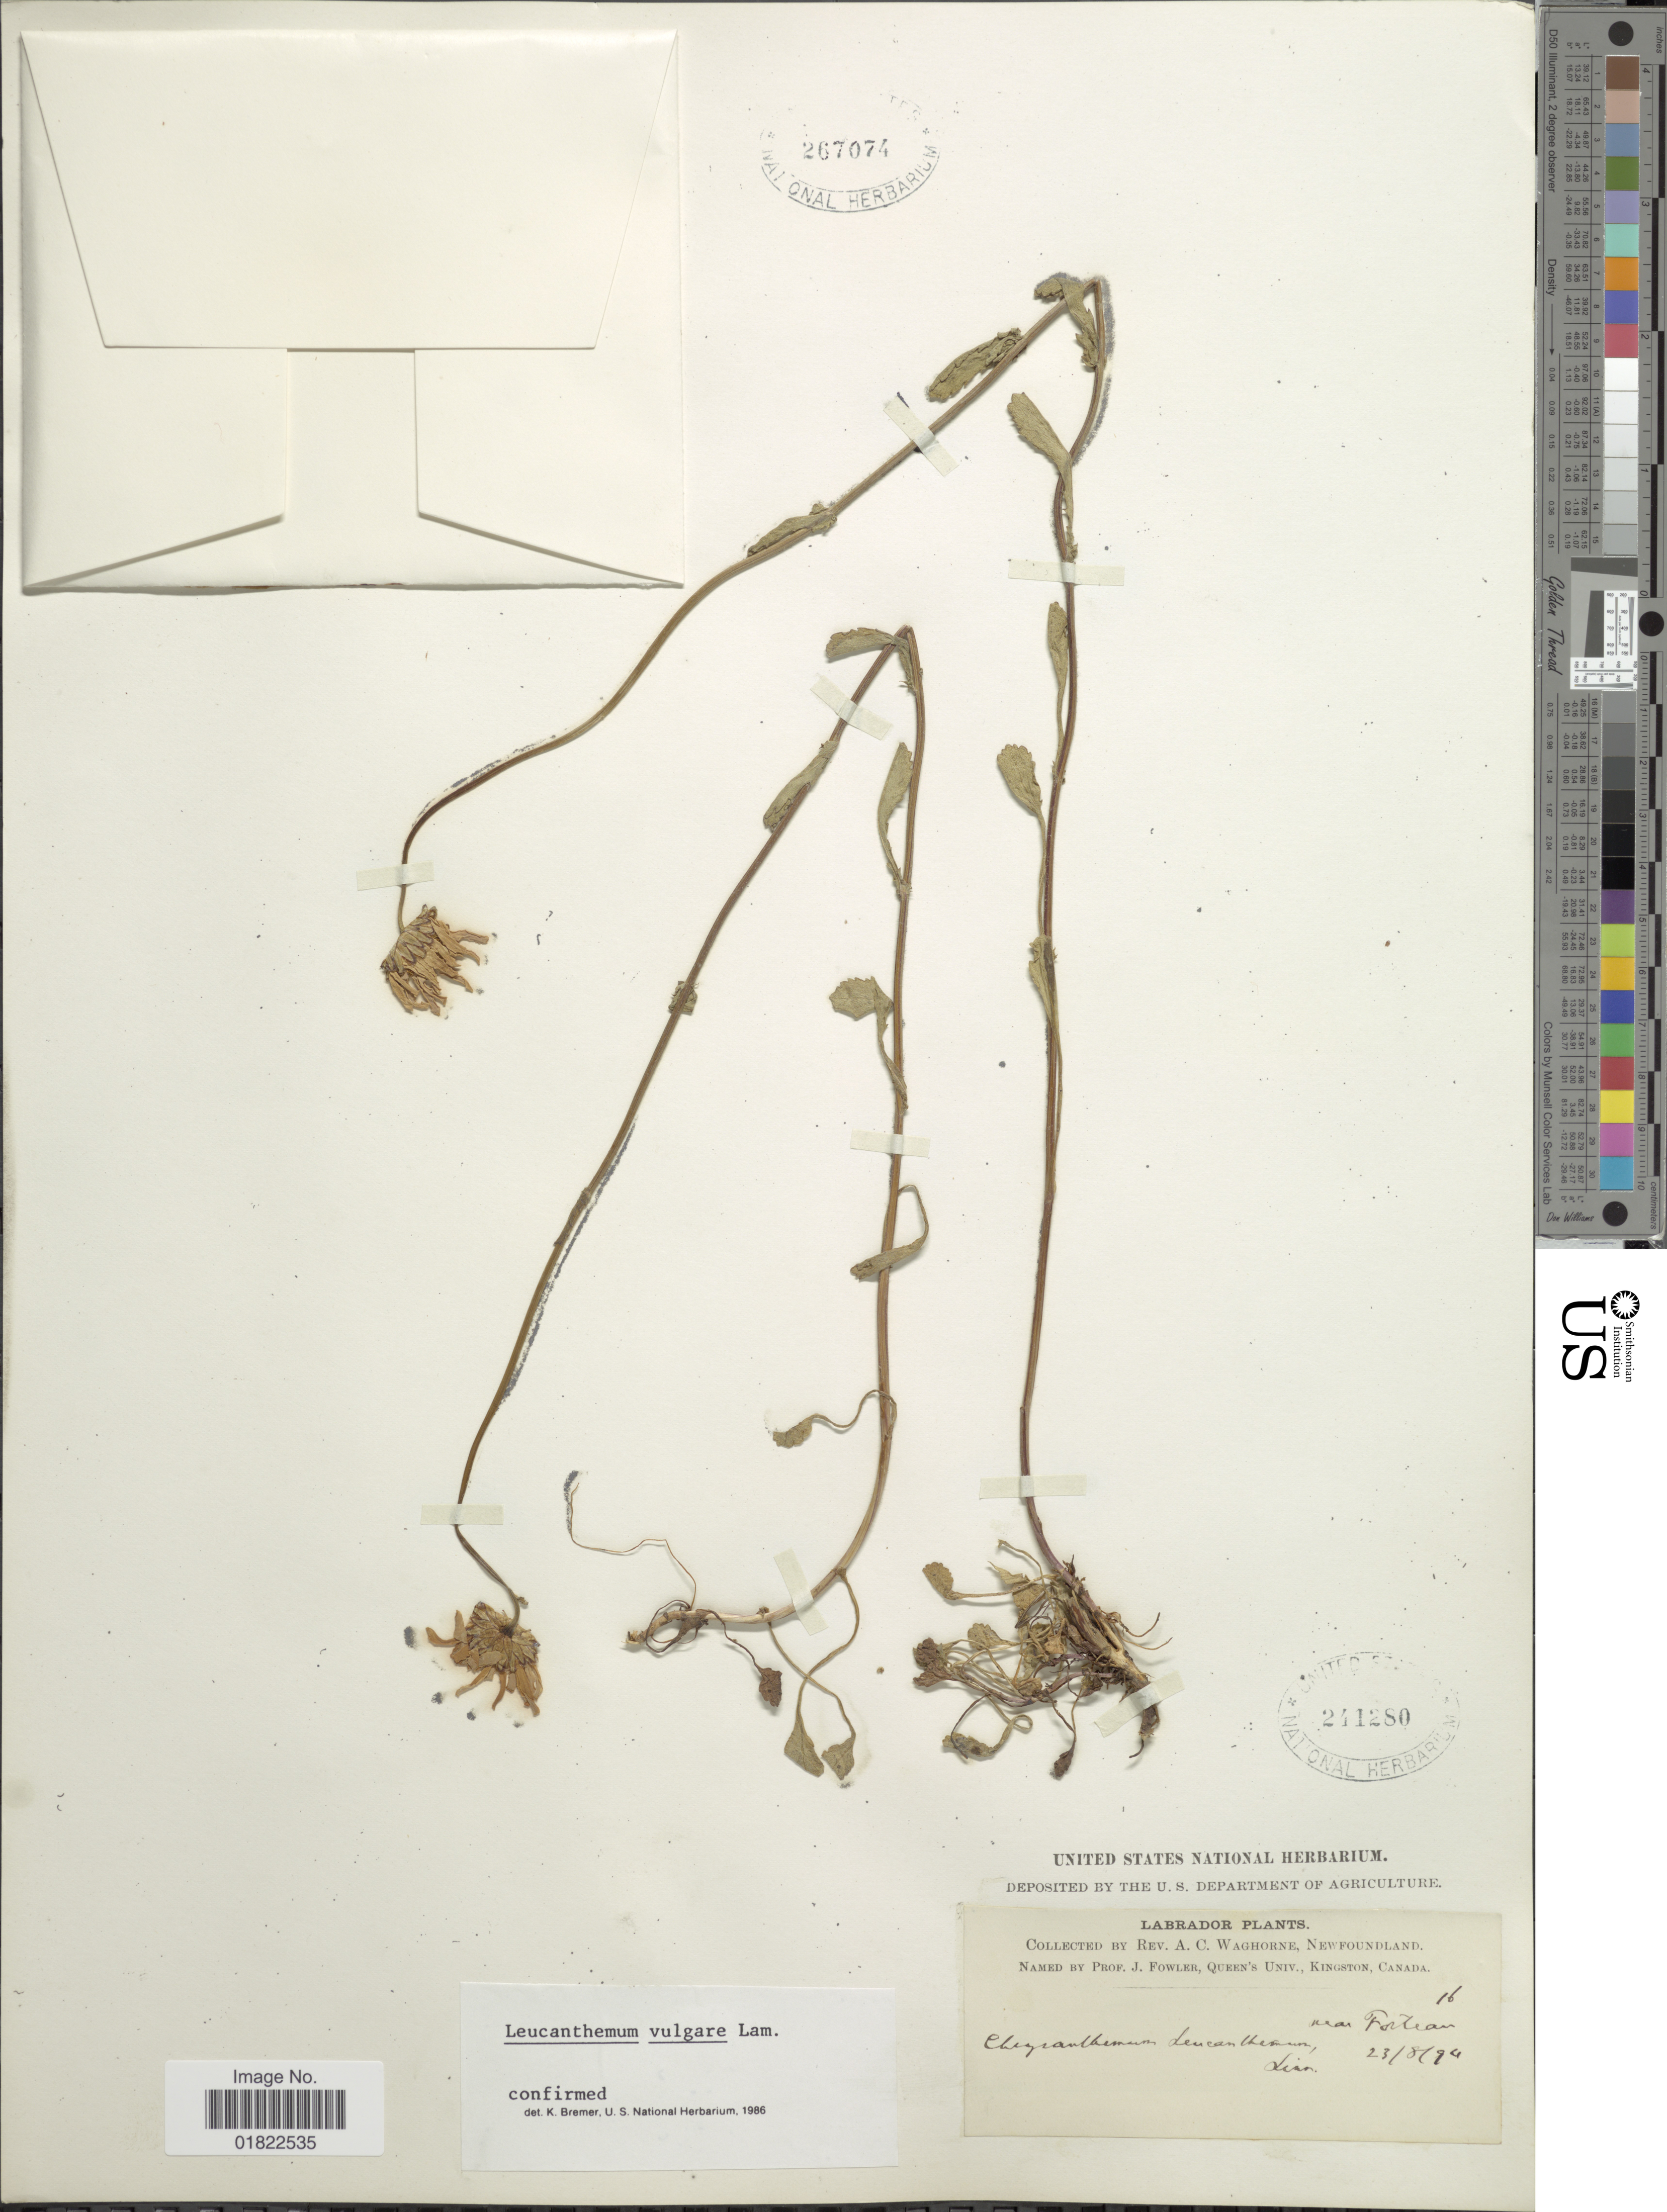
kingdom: Plantae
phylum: Tracheophyta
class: Magnoliopsida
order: Asterales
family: Asteraceae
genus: Leucanthemum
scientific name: Leucanthemum vulgare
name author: Lam.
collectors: A. Waghorne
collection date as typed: Transcribed d/m/y: 23/8/94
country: Canada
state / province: Newfoundland and Labrador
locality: Labrador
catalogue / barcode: US 241280